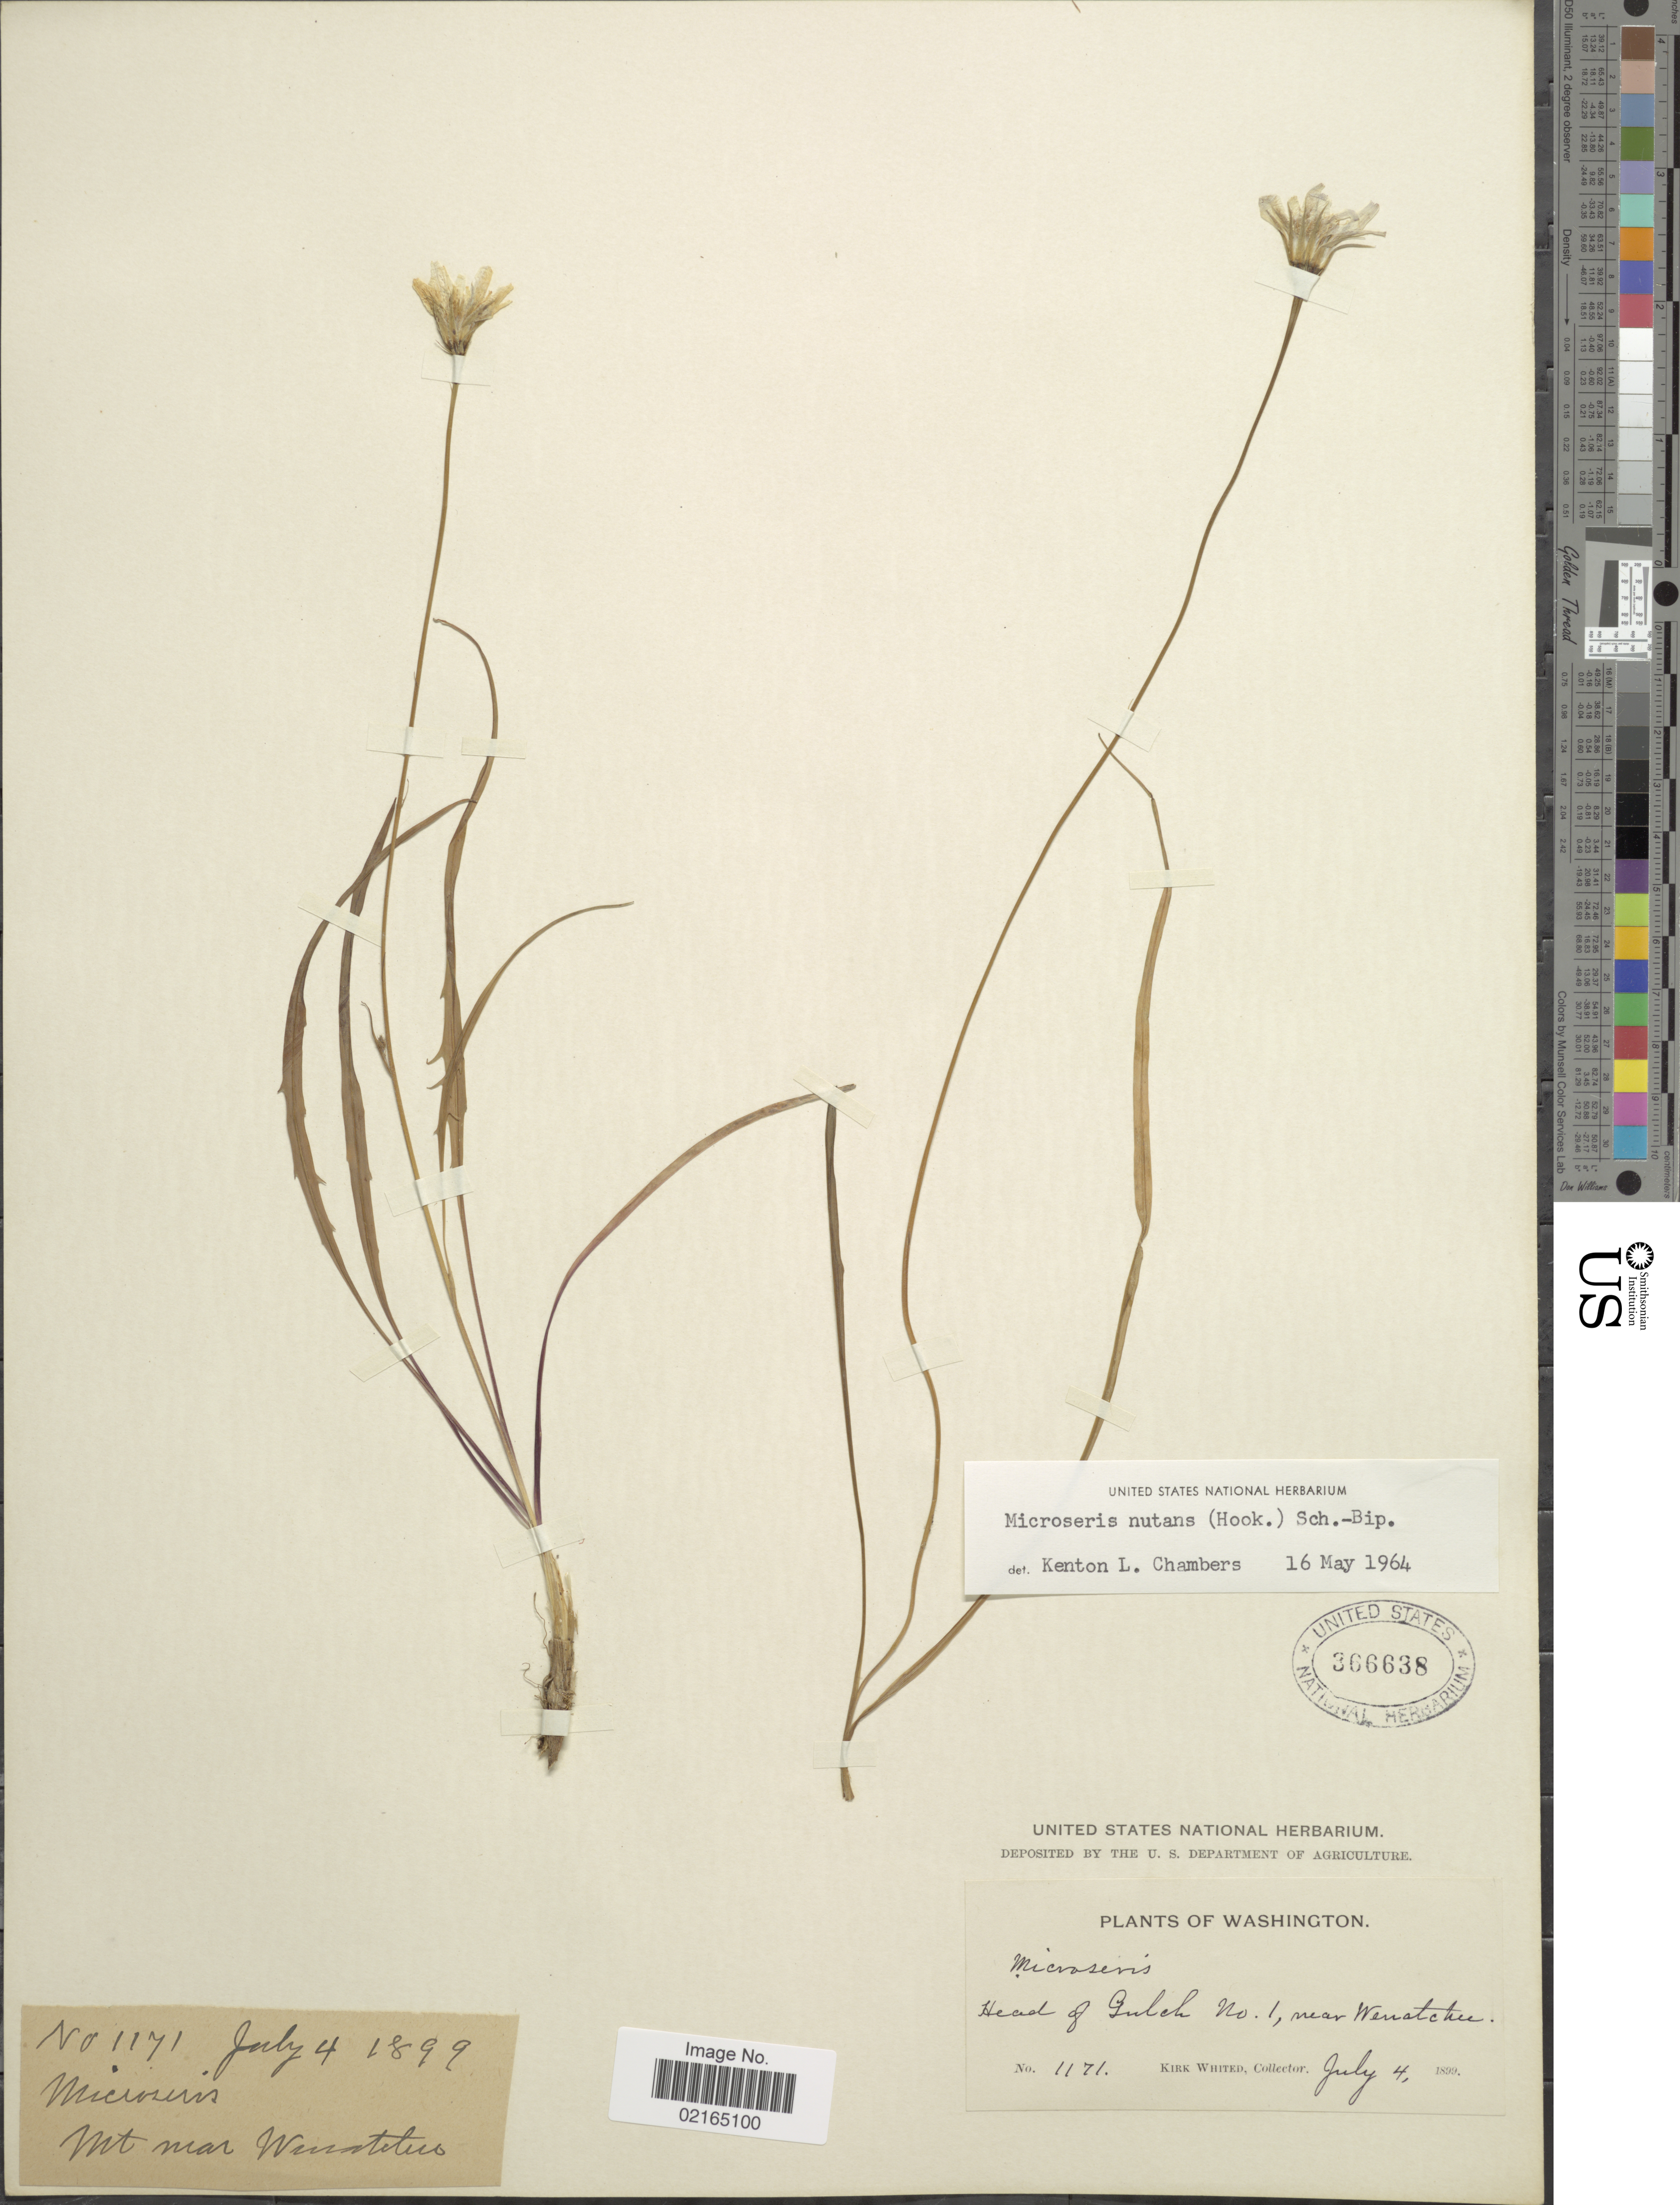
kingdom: Plantae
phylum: Tracheophyta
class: Magnoliopsida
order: Asterales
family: Asteraceae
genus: Microseris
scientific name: Microseris nutans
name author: (Hook.) Sch. Bip.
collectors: K. Whited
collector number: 1171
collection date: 1899-07-04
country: United States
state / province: Washington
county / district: Chelan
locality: Head of Gulch No. 1, Mt near Wenatchee.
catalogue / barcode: US 366638